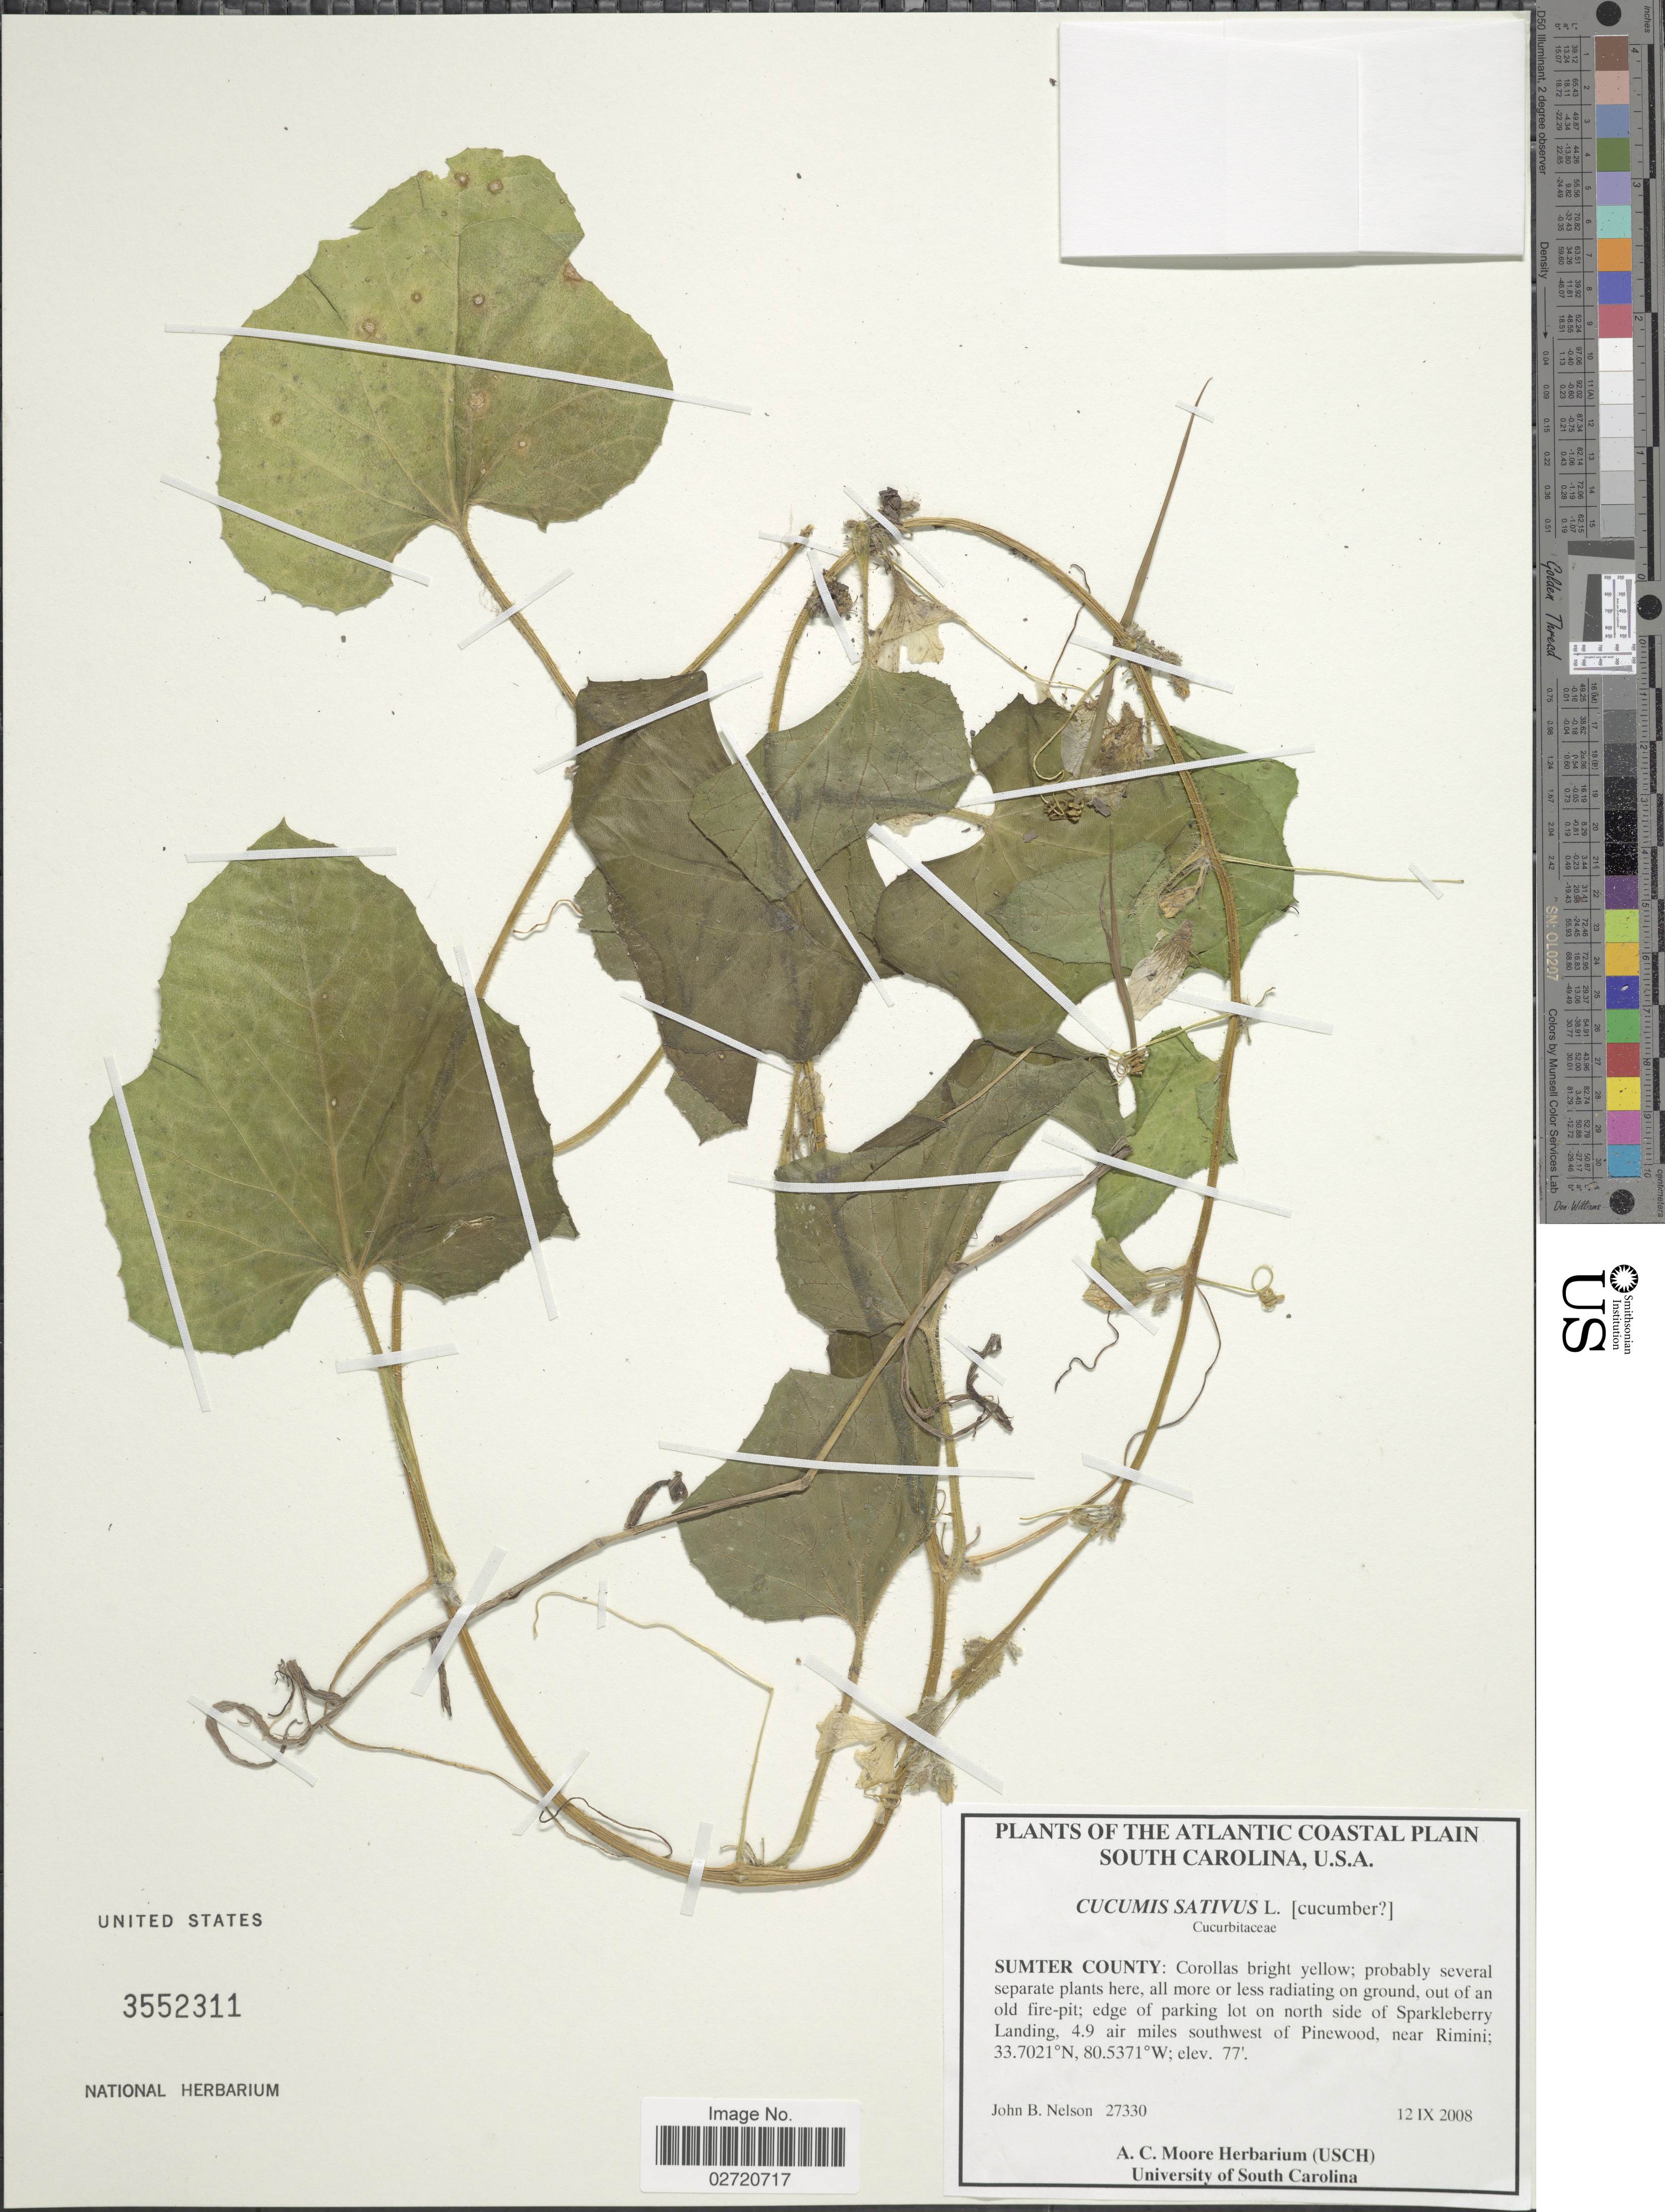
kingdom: Plantae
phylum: Tracheophyta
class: Magnoliopsida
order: Cucurbitales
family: Cucurbitaceae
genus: Cucumis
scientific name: Cucumis sativus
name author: L.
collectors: J. B. Nelson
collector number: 27330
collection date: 2008-09-12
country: United States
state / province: South Carolina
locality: The Atlantic Coastal Plains. Sumter County: edge of parking lot on north side of Sparkleberry Landing, 4.9 air miles southwest of Pinewood, near Rimini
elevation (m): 23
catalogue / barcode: US 3552311